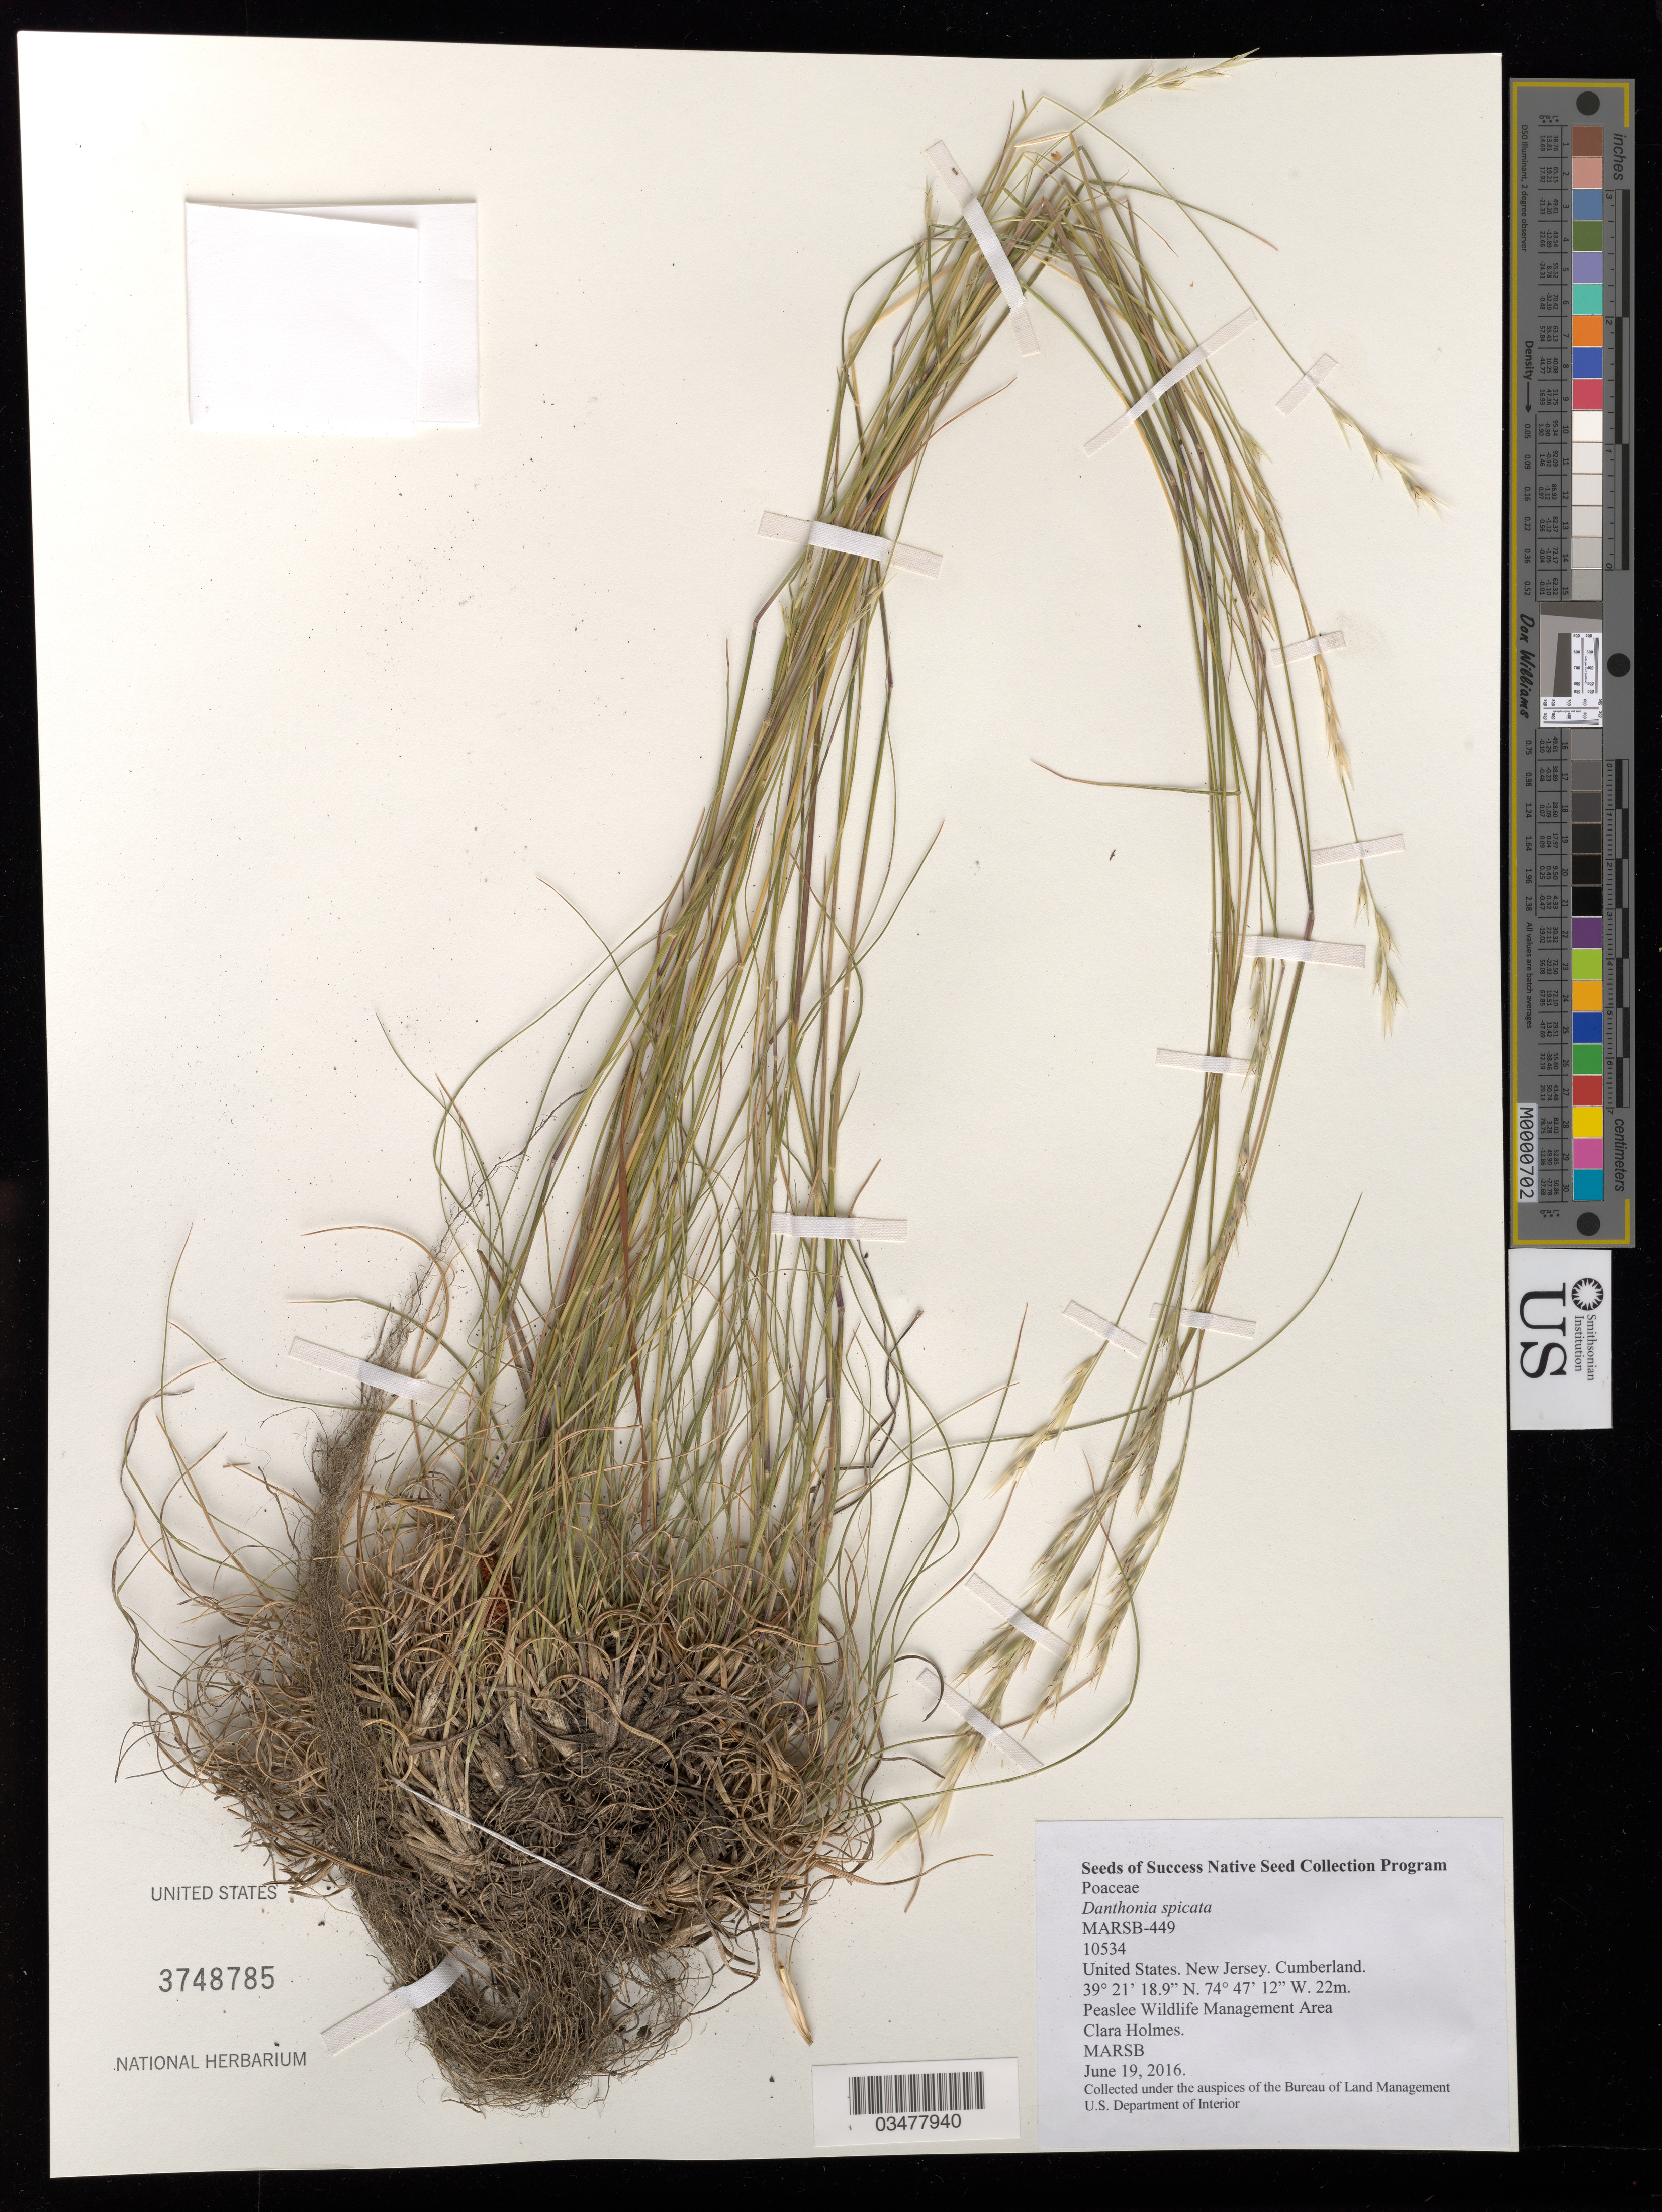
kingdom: Plantae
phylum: Tracheophyta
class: Liliopsida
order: Poales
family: Poaceae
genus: Danthonia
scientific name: Danthonia spicata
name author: (L.) P. Beauv. ex Roem. & Schult.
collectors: C. Holmes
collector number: MARSB-449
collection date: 2016-06-19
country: United States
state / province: New Jersey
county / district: Cumberland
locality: Peasley Wildlife Management Area,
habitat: Pitch pine Lowland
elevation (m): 22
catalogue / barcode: US 3748785